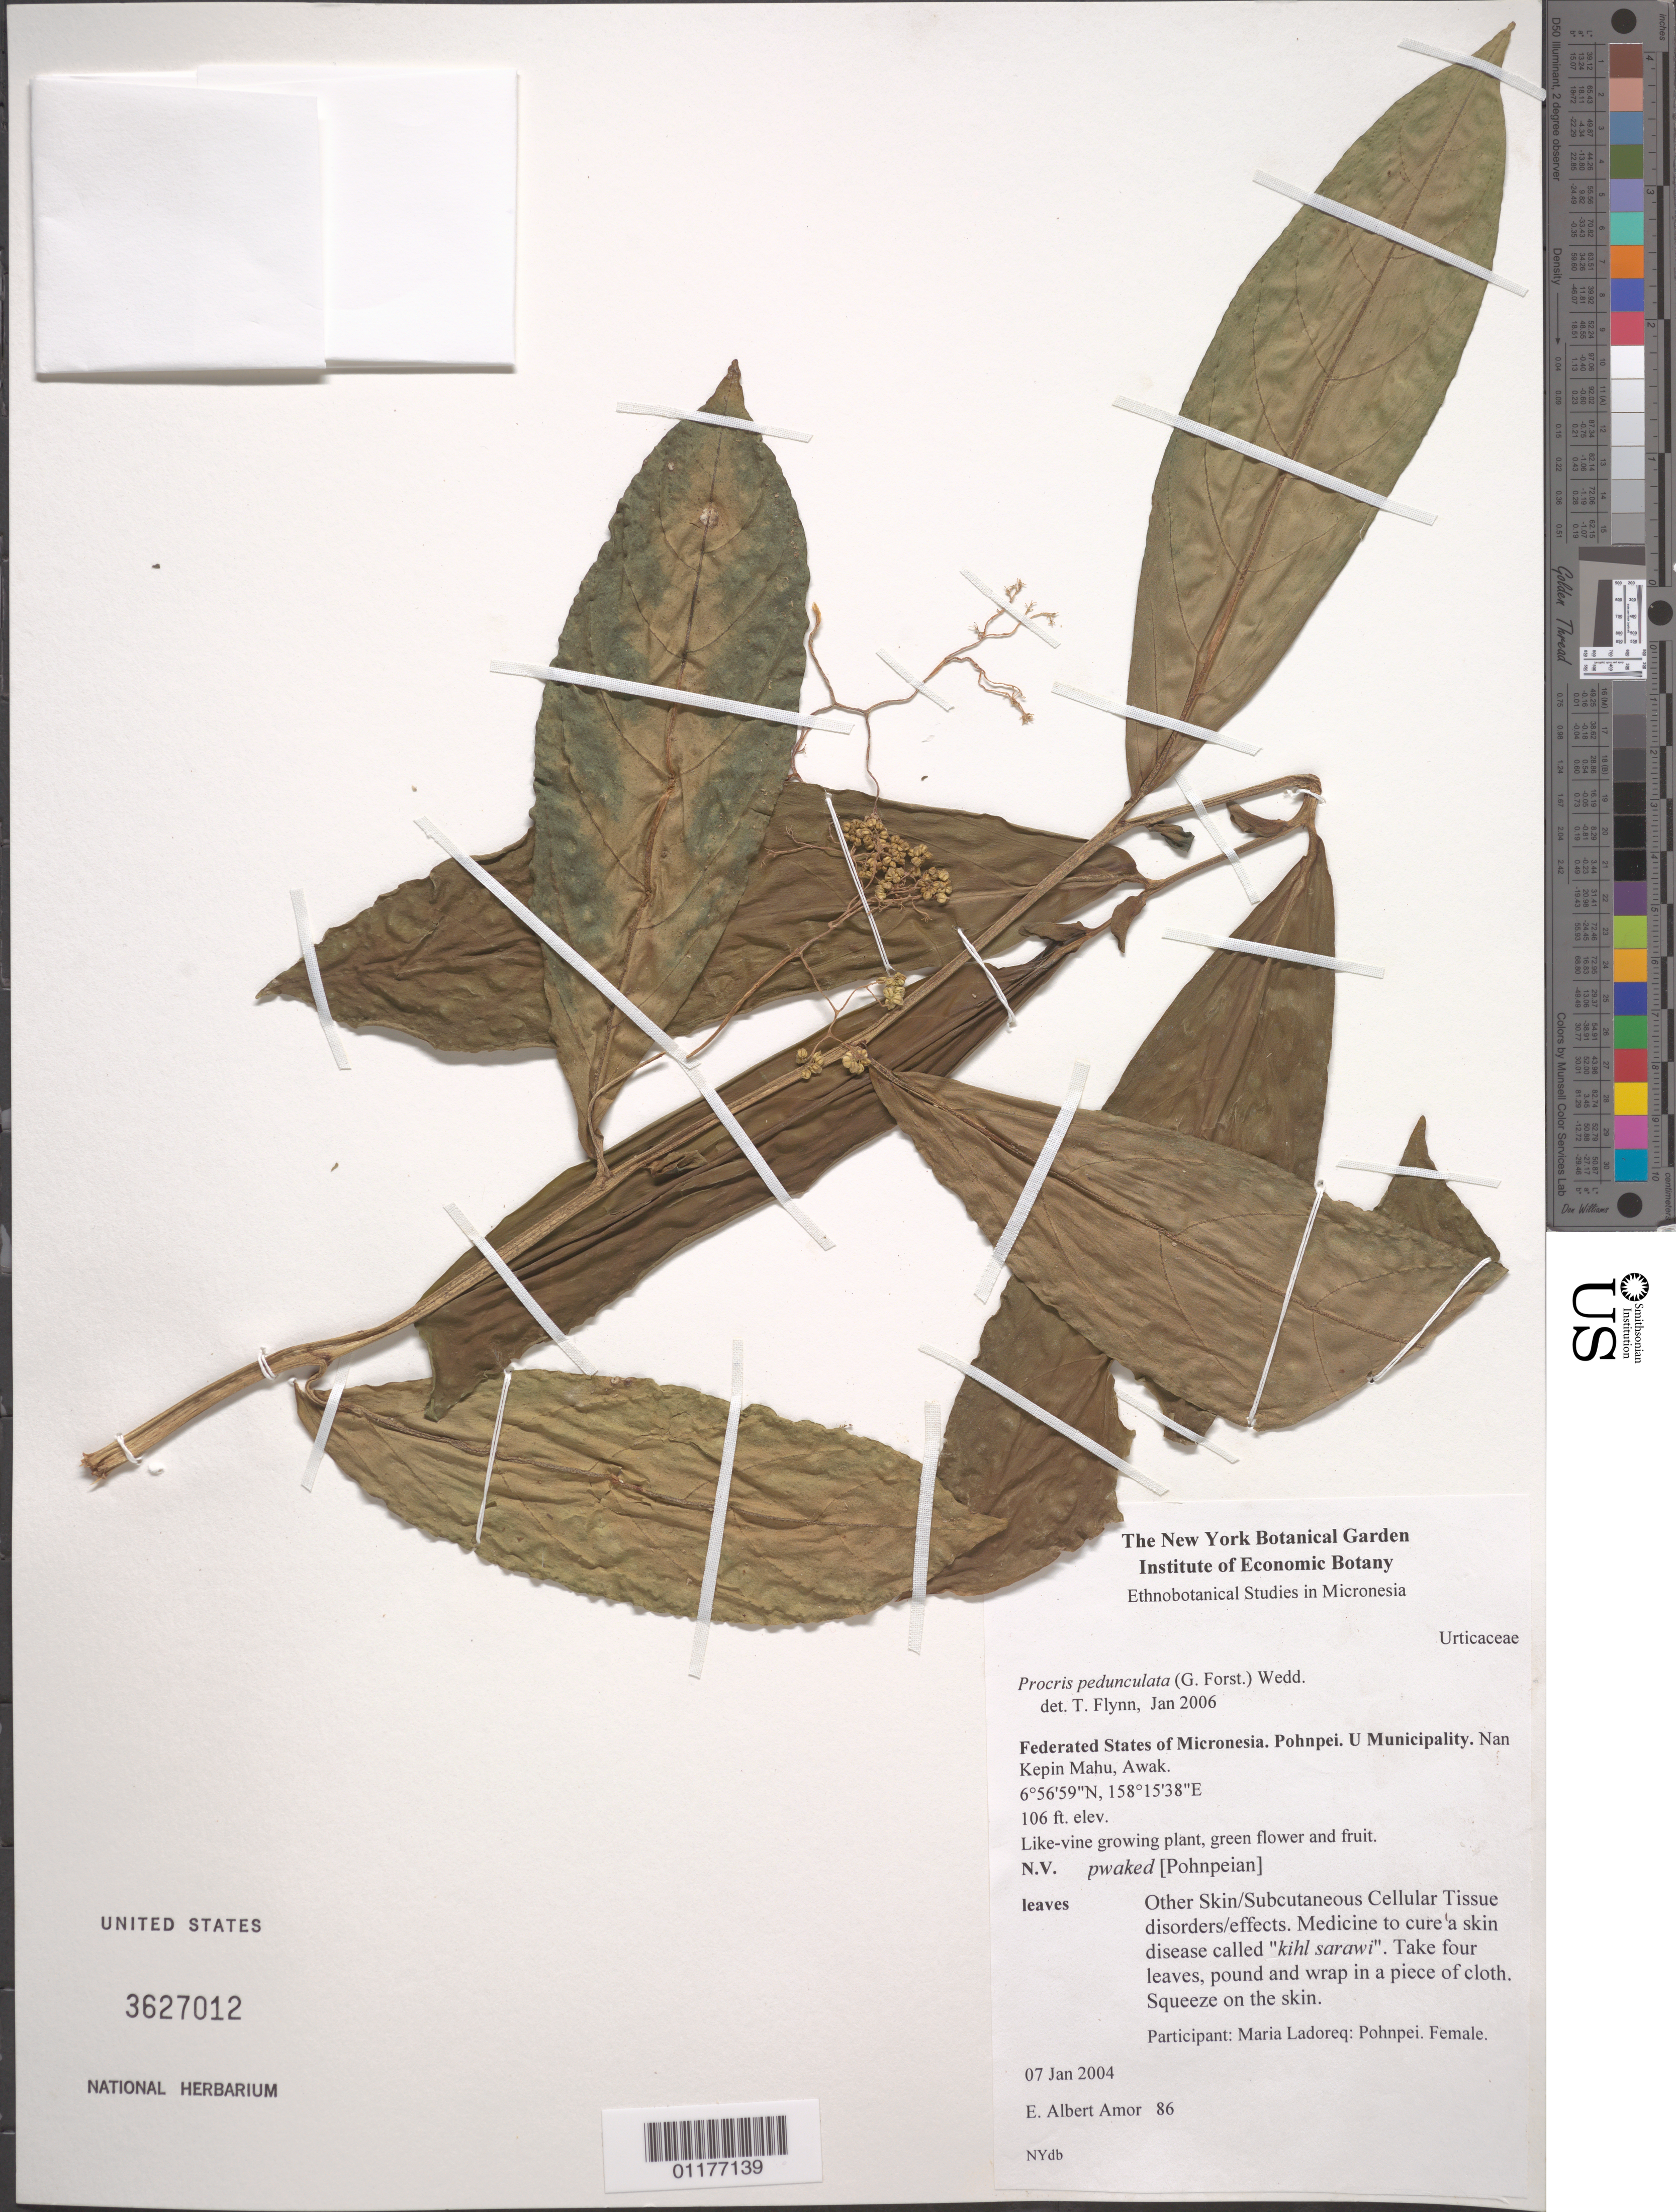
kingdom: Plantae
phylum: Tracheophyta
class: Magnoliopsida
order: Rosales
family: Urticaceae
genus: Procris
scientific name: Procris pedunculata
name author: (J.R. Forst. & G. Forst.) Wedd.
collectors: E. A. Amor & M. Ladoreq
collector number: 86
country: Micronesia, Federated States of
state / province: Pohnpei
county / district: Uh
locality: Nan Kepin Mahu, Awak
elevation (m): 32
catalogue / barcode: US 3627012